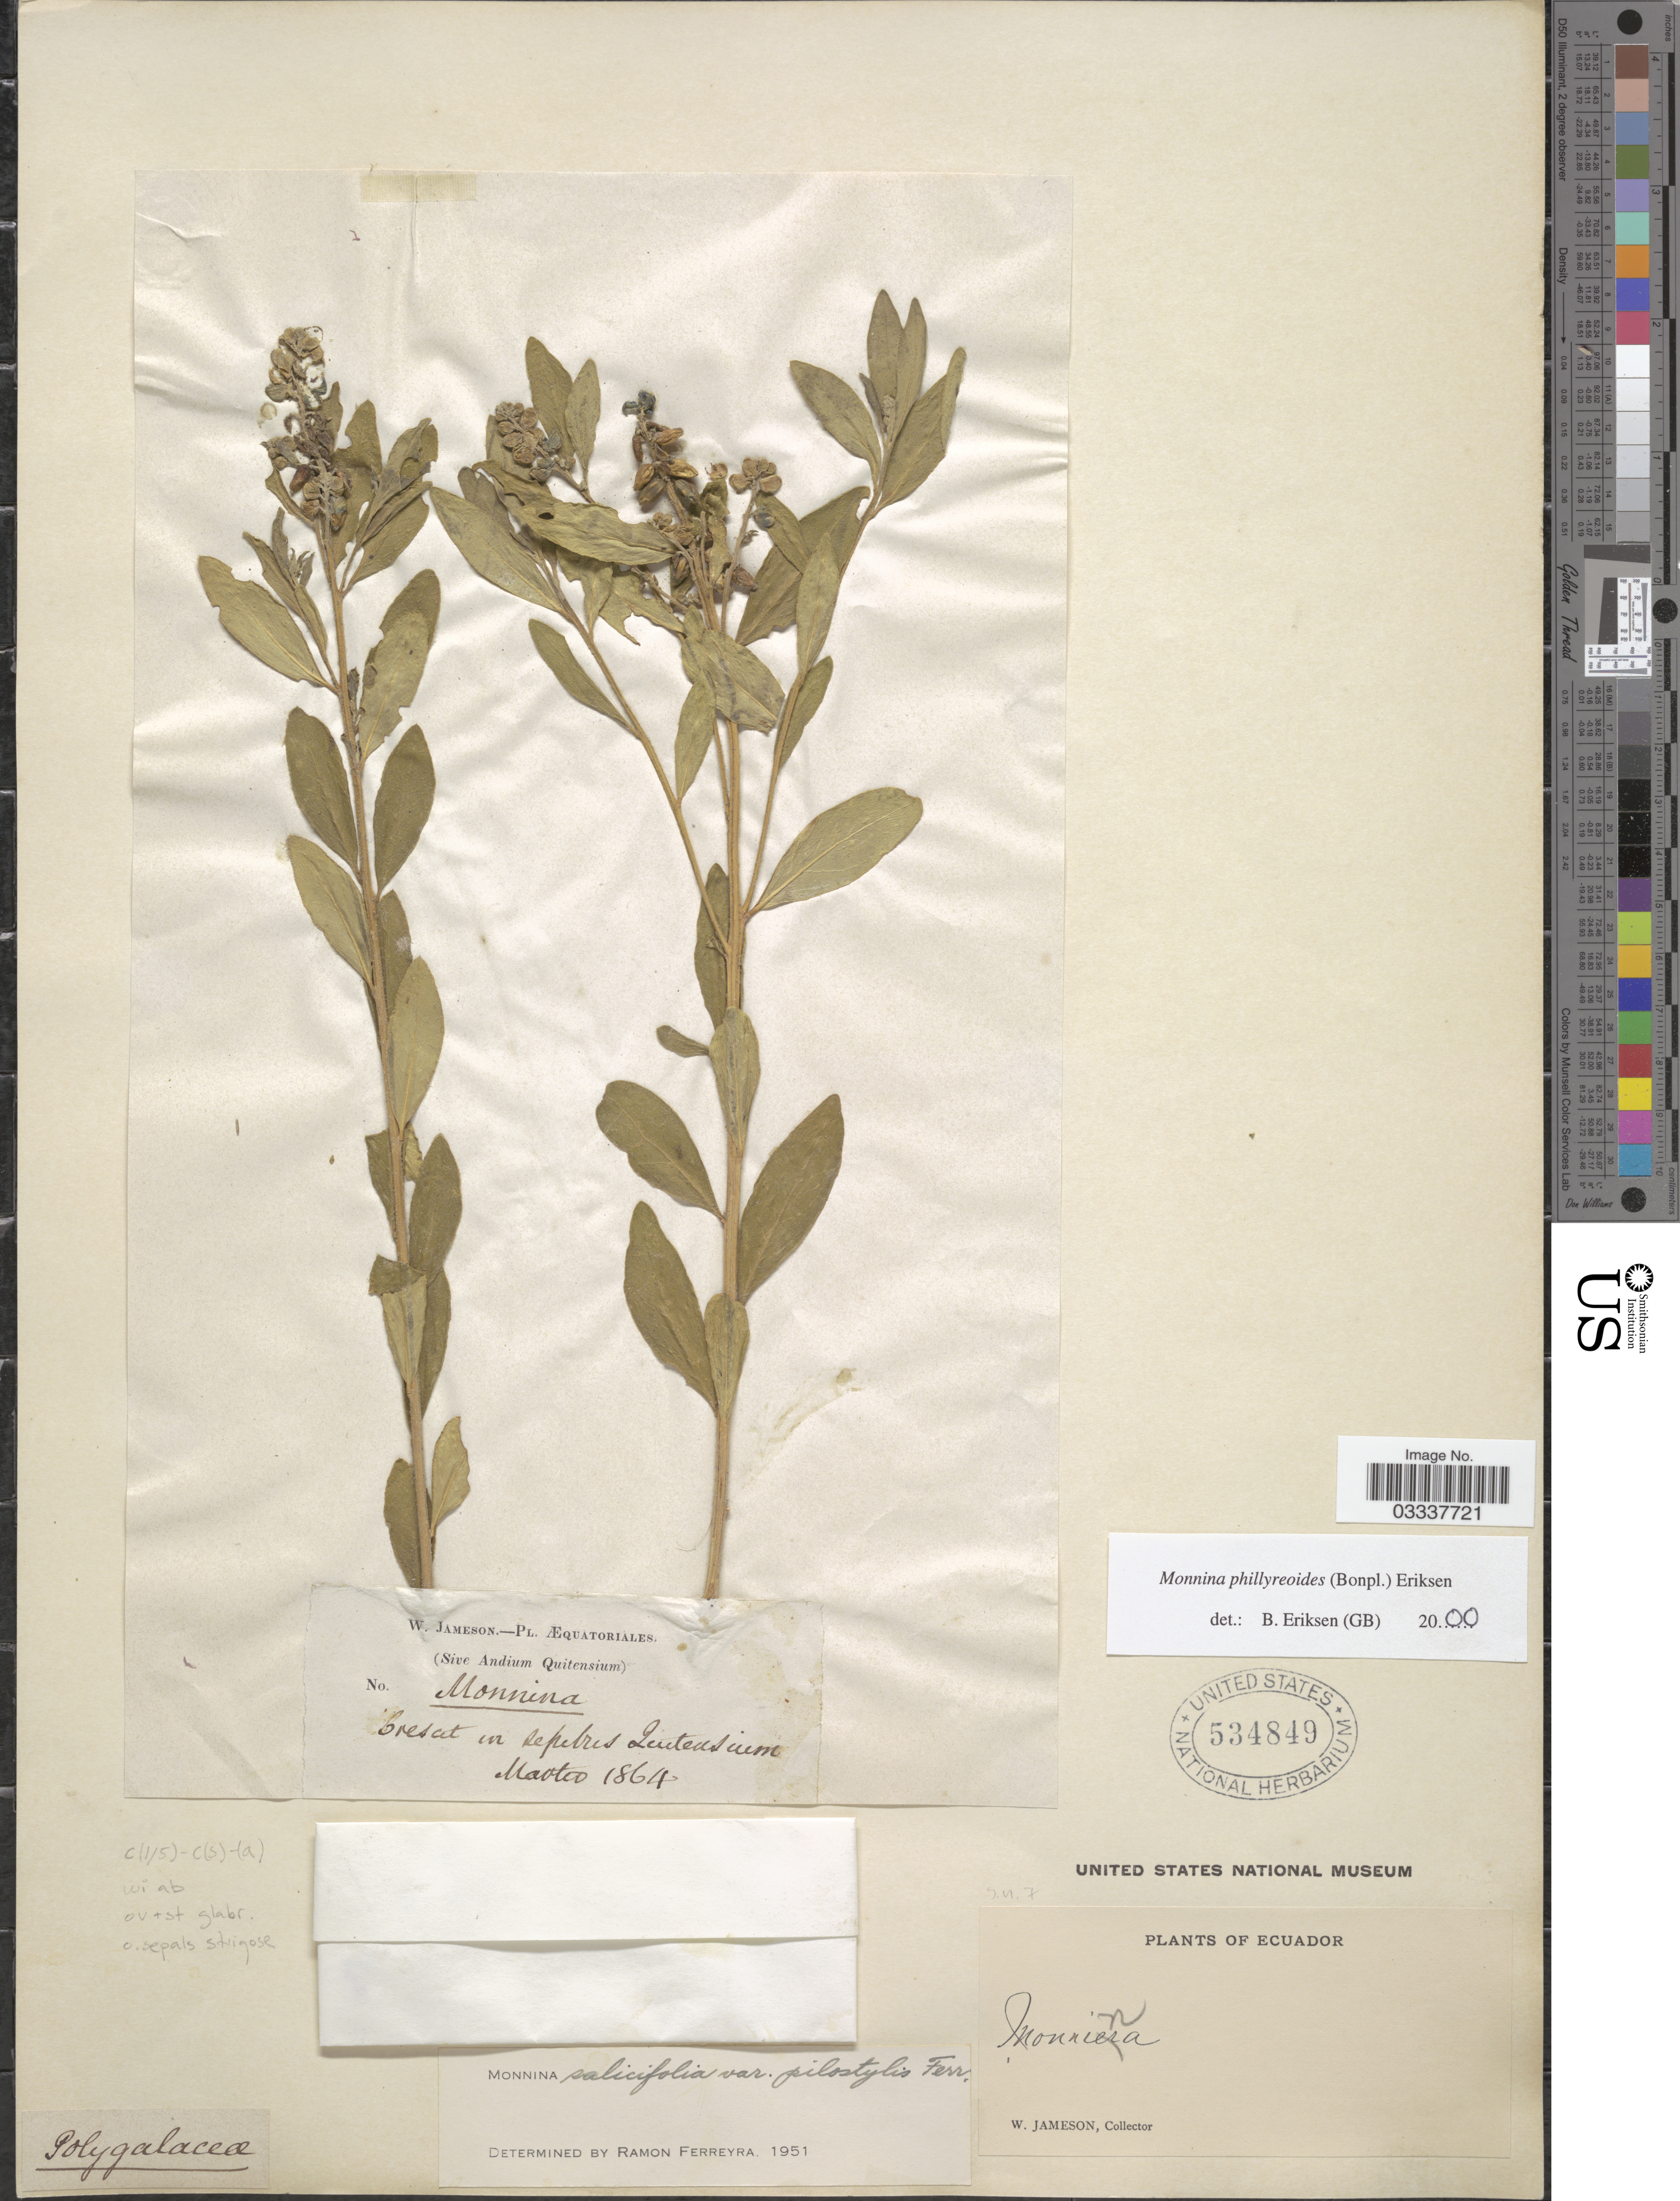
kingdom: Plantae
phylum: Tracheophyta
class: Magnoliopsida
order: Fabales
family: Polygalaceae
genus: Monnina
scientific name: Monnina phillyreoides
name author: (Bonpl.) B. Eriksen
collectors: W. Jameson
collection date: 1864-03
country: Ecuador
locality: Æquatoriales (Sive Andium Quitensium).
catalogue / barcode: US 534849